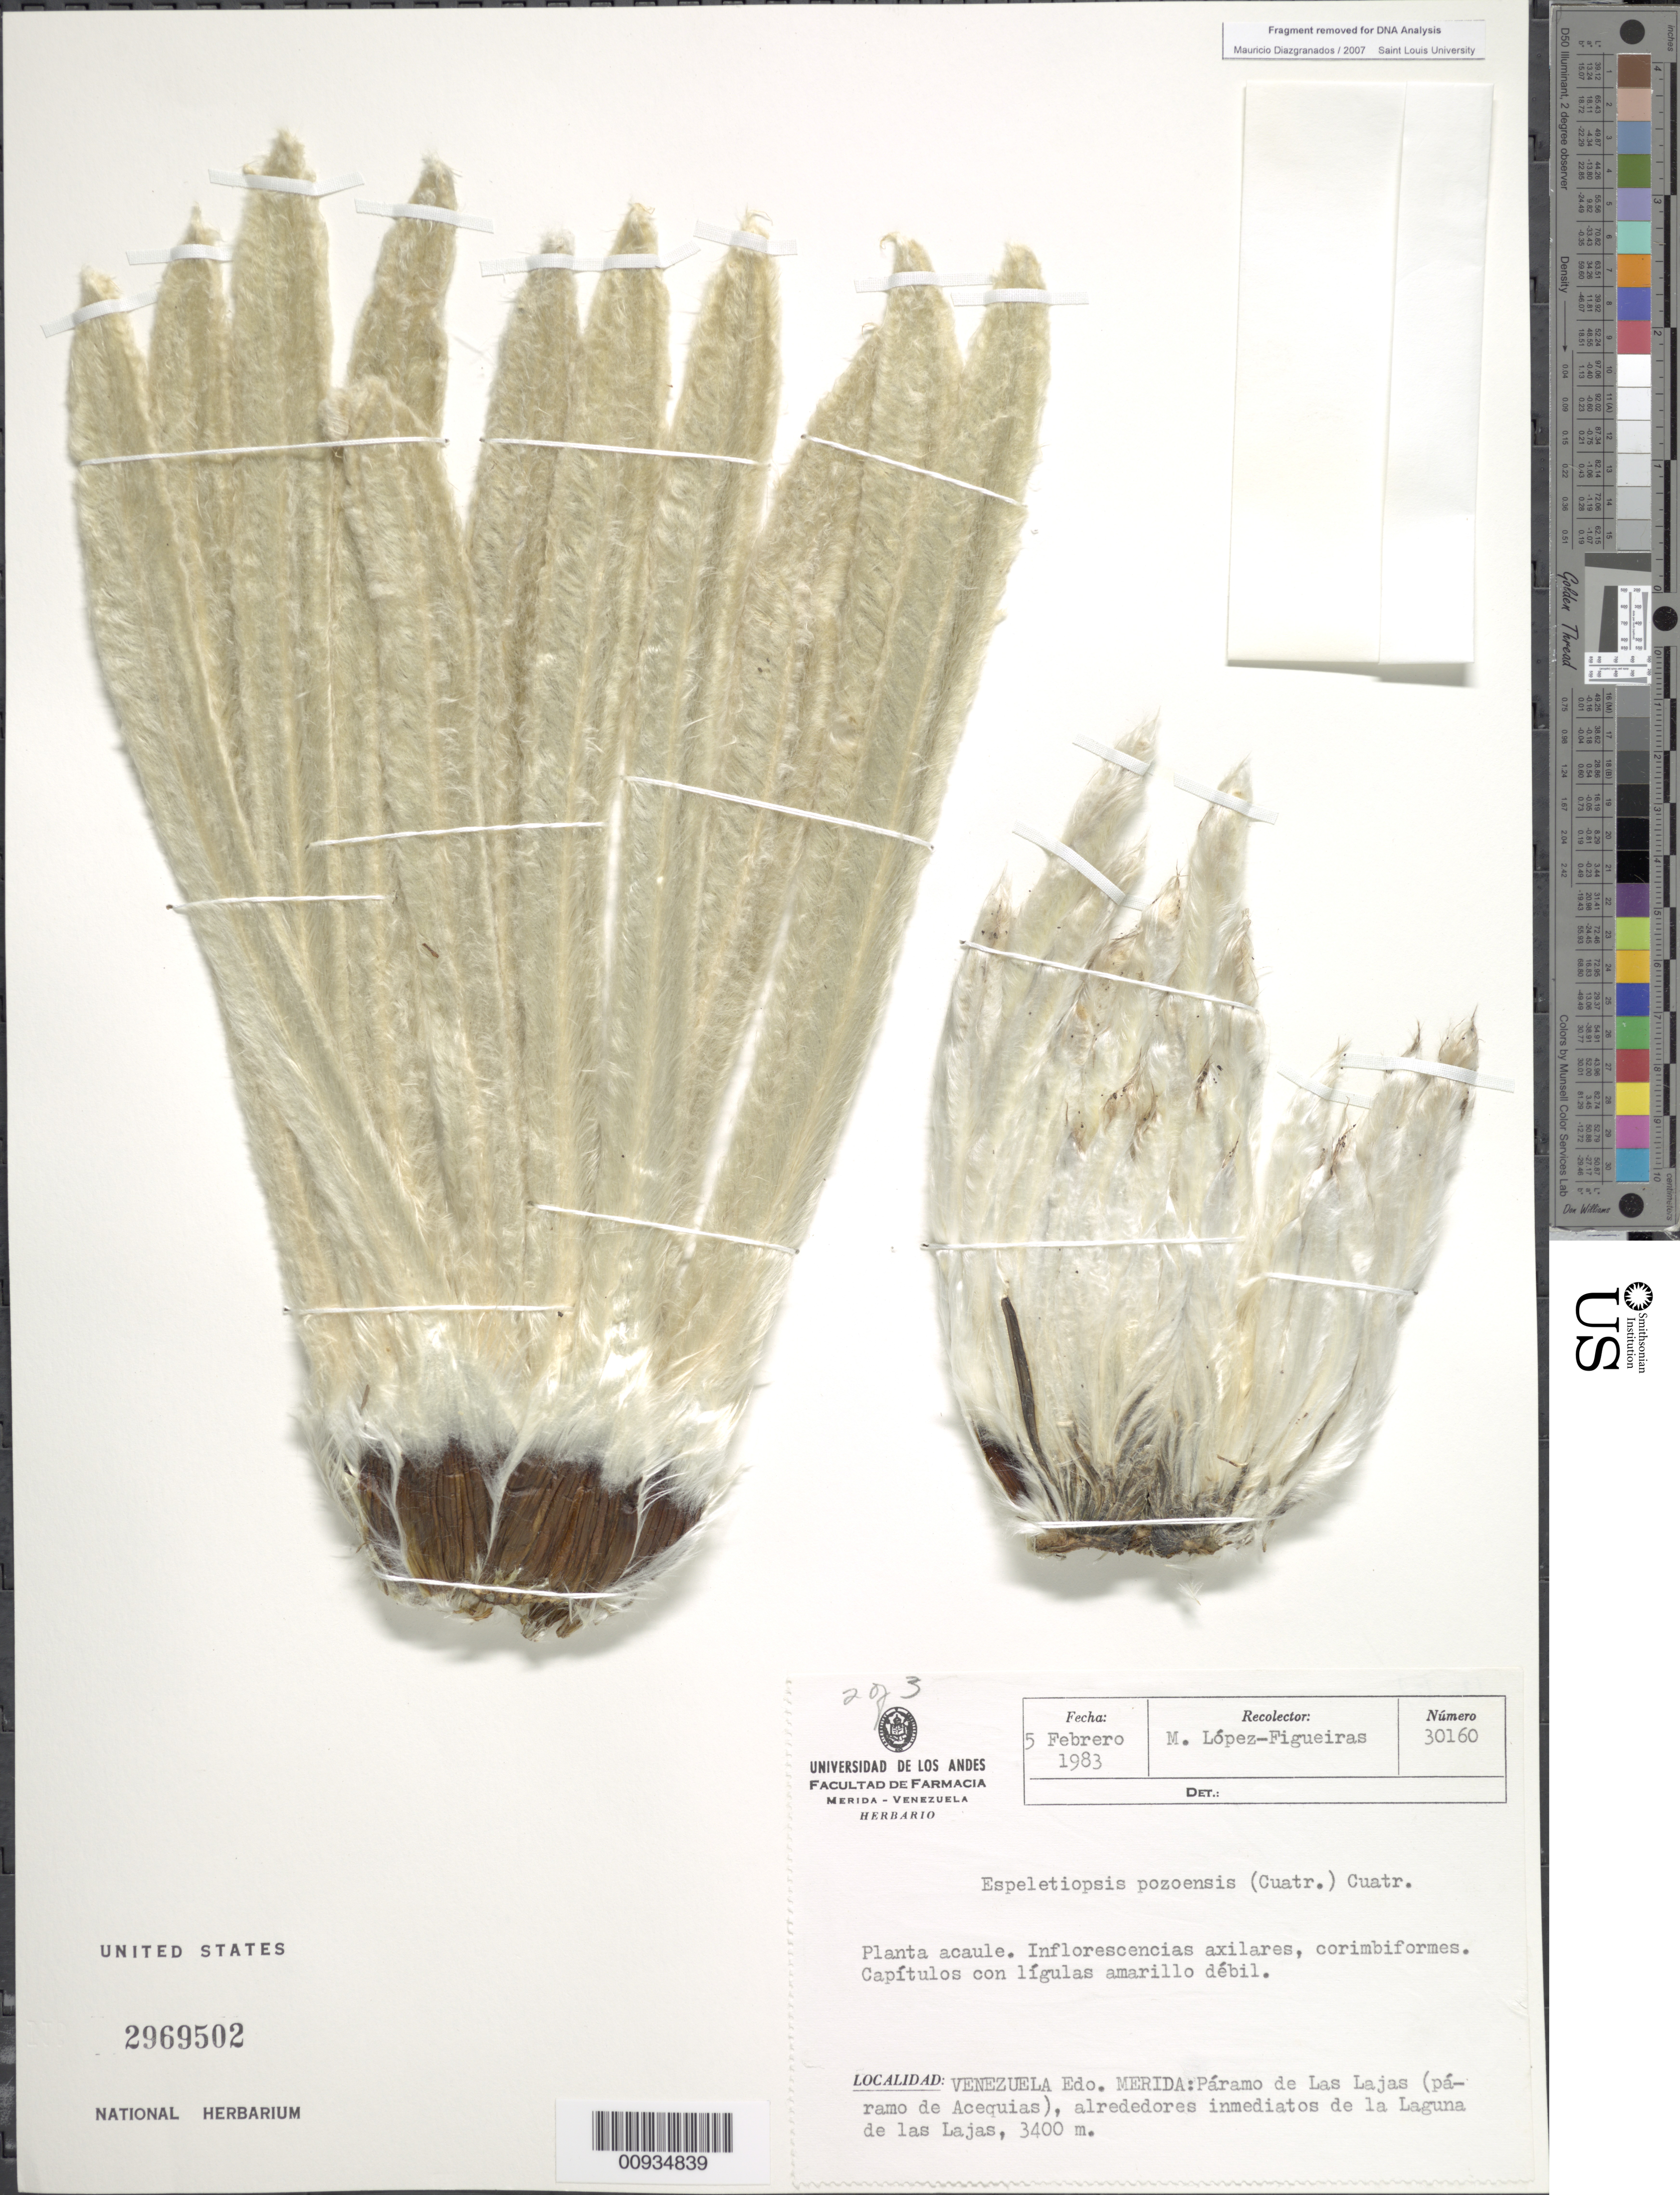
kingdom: Plantae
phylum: Tracheophyta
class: Magnoliopsida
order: Asterales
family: Asteraceae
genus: Espeletiopsis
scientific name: Espeletiopsis pozoensis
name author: (Cuatrec.) Cuatrec.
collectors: M. López Figueiras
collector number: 30160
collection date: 1983-02-05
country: Venezuela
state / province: Mérida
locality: Paramo de Las Lajas (Paramo de Acequias), alrededores inmediatos de la Laguna de Las Lajas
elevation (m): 3400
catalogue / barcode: US 2969502